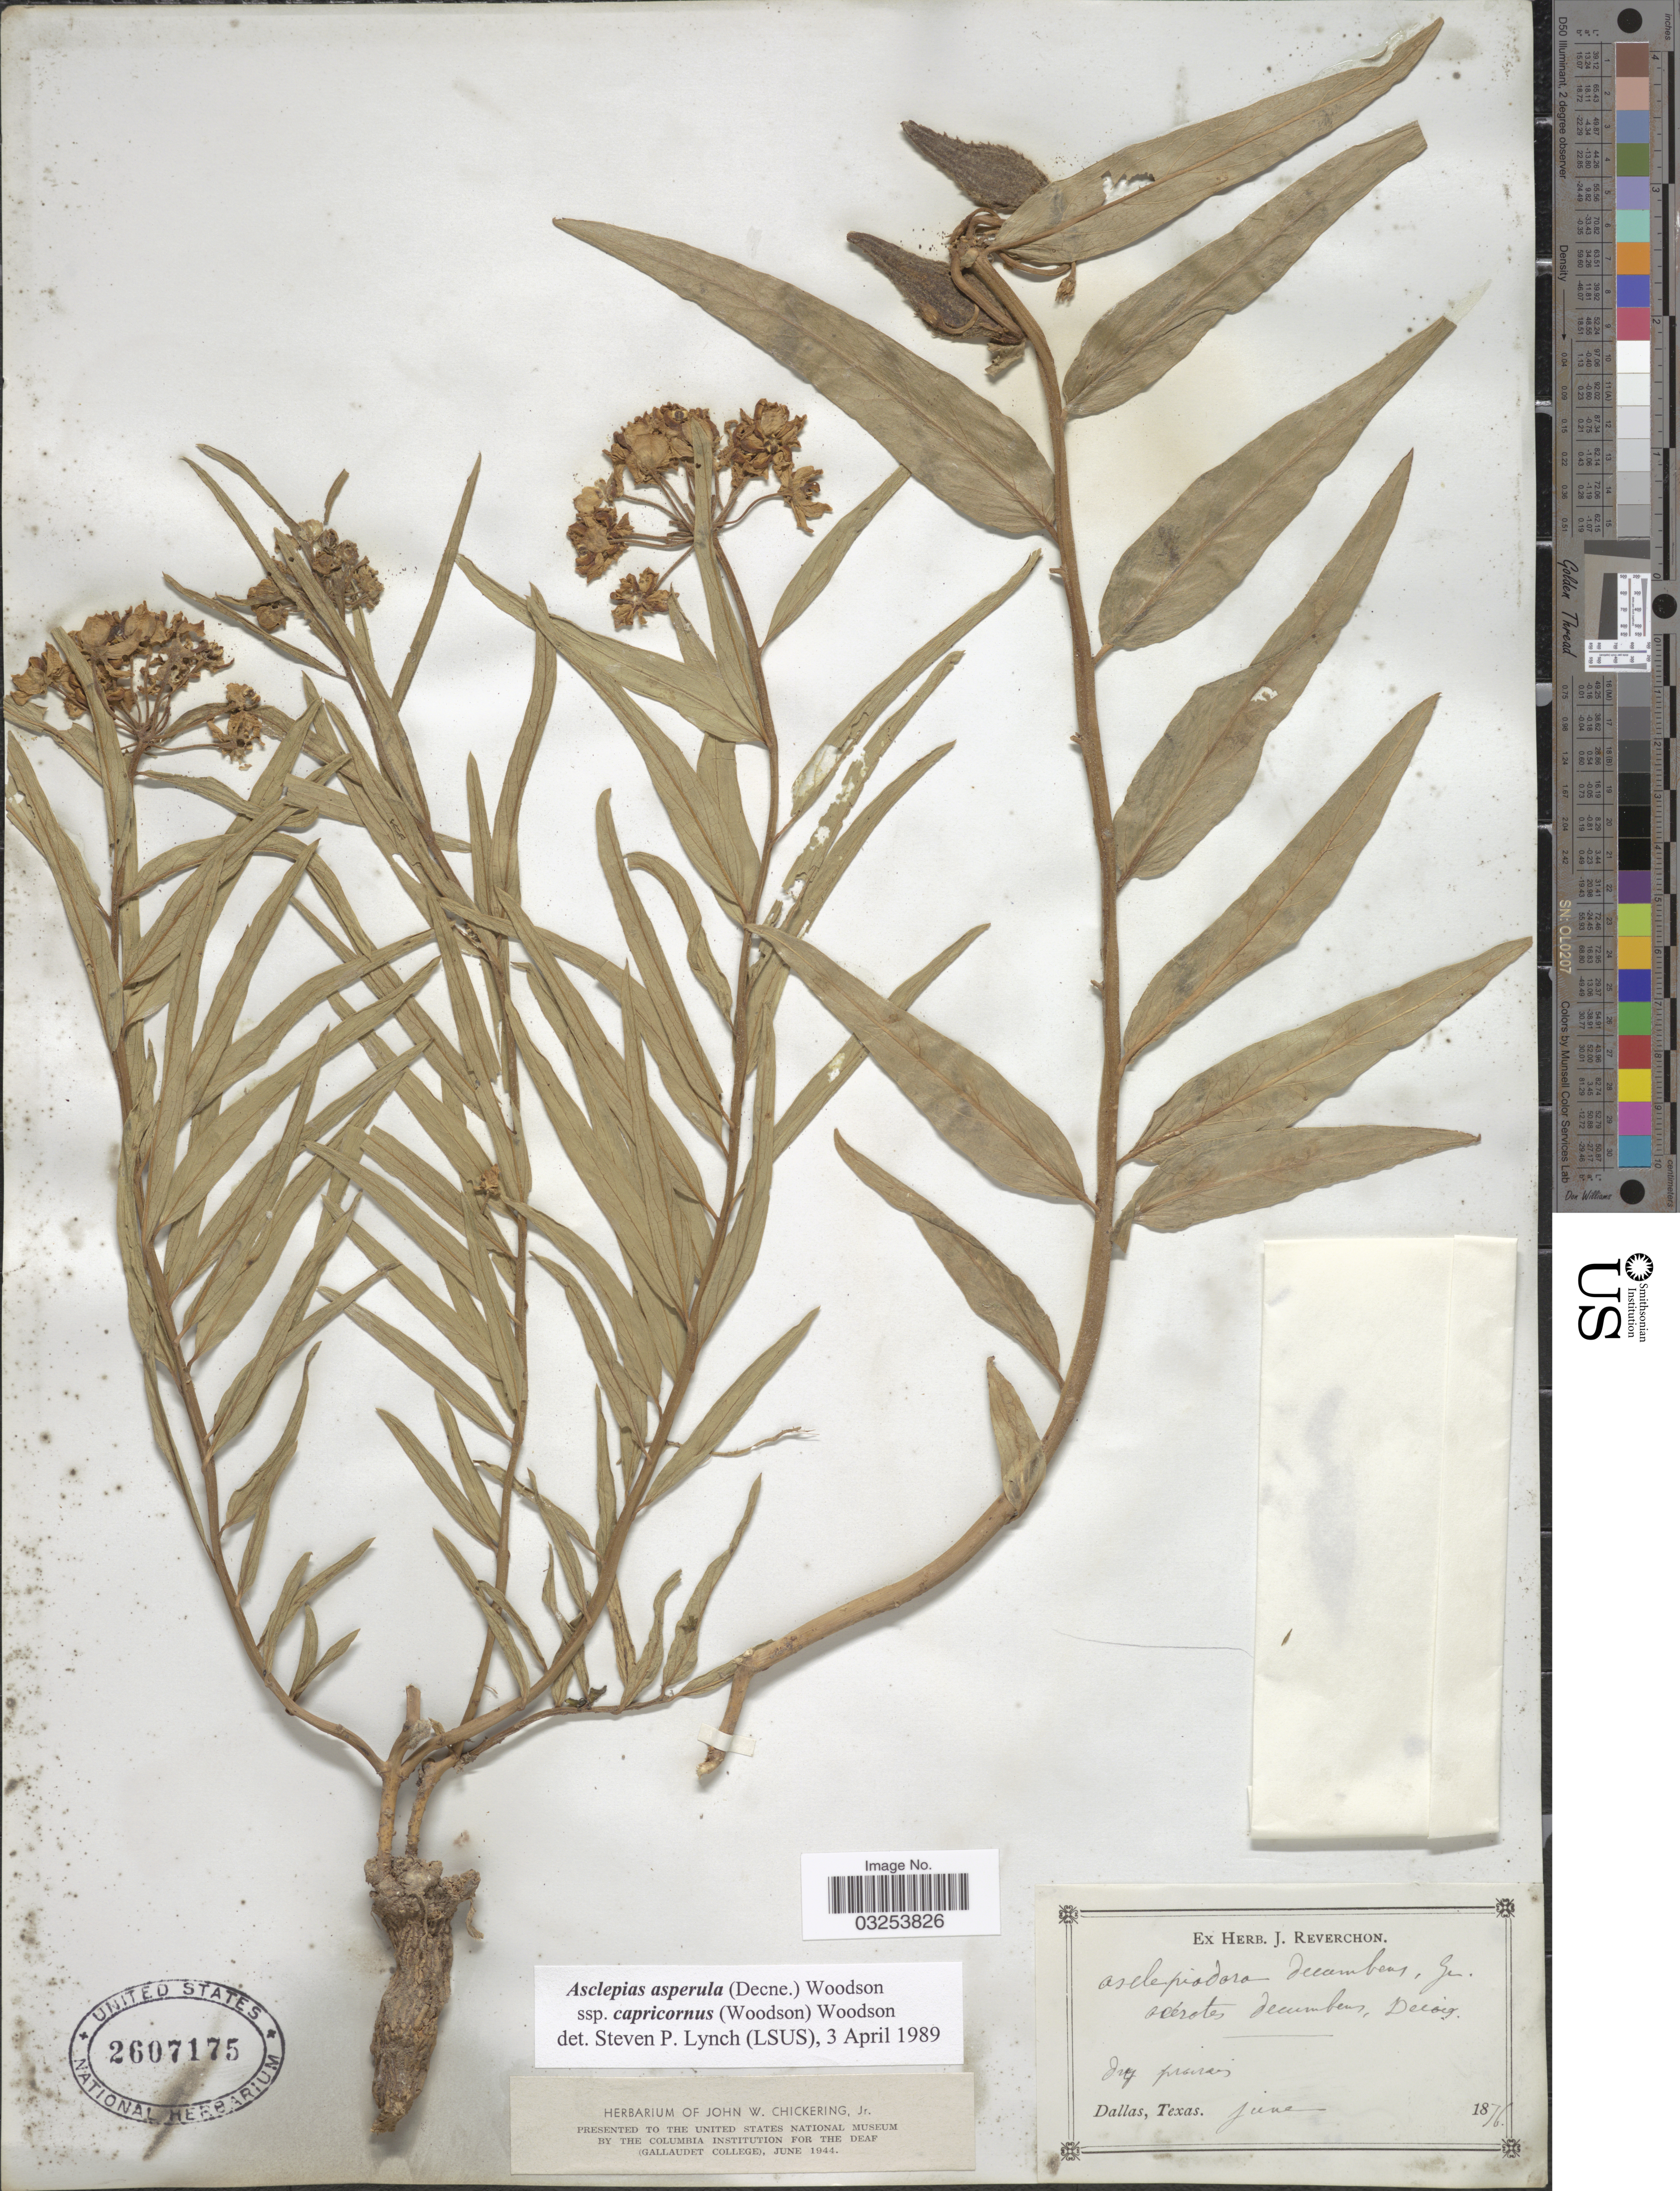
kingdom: Plantae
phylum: Tracheophyta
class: Magnoliopsida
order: Gentianales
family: Apocynaceae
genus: Asclepias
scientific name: Asclepias asperula subsp. capricornus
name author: Woodson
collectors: ex herb. J. Reverchon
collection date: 1876-06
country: United States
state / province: Texas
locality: Dallas.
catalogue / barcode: US 2607175